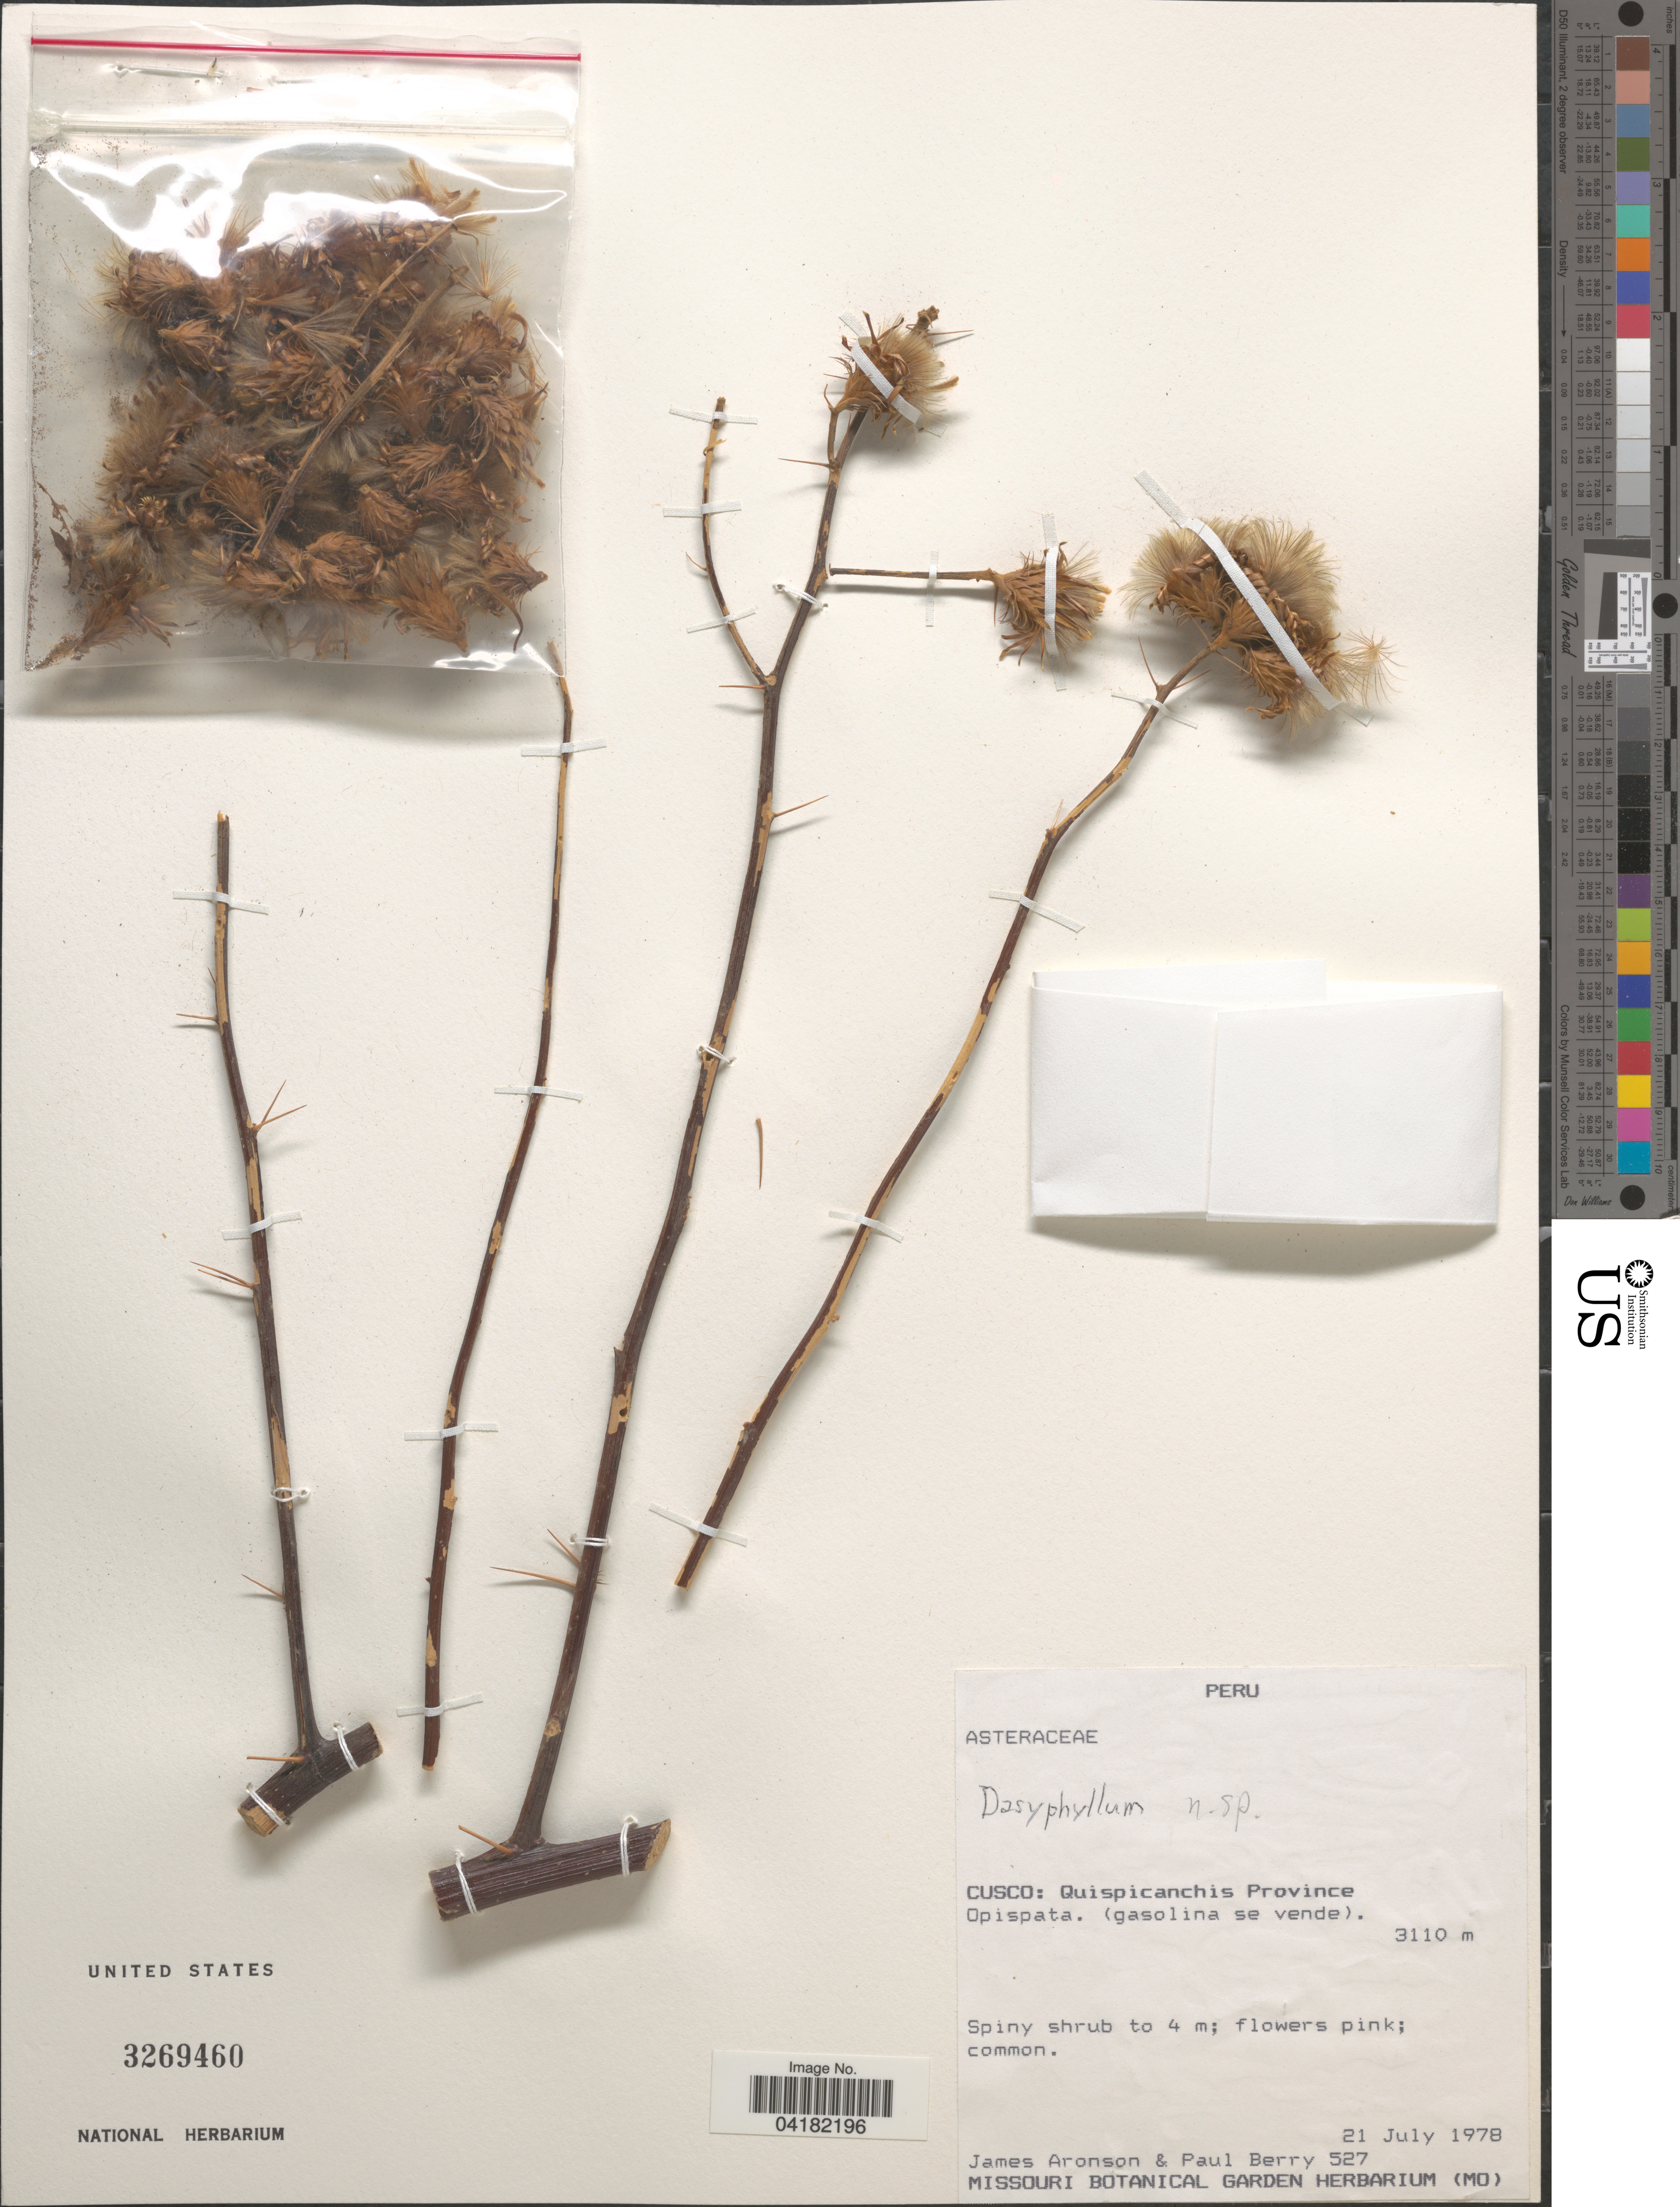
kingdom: Plantae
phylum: Tracheophyta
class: Magnoliopsida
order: Asterales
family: Asteraceae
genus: Dasyphyllum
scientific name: Dasyphyllum sp.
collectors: J. Aronson & P. E. Berry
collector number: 527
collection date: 1978-07-21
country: Peru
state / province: Cusco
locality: Quispicanchis Province. Opispata. (gasolina se vende).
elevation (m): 3110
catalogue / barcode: US 3269460